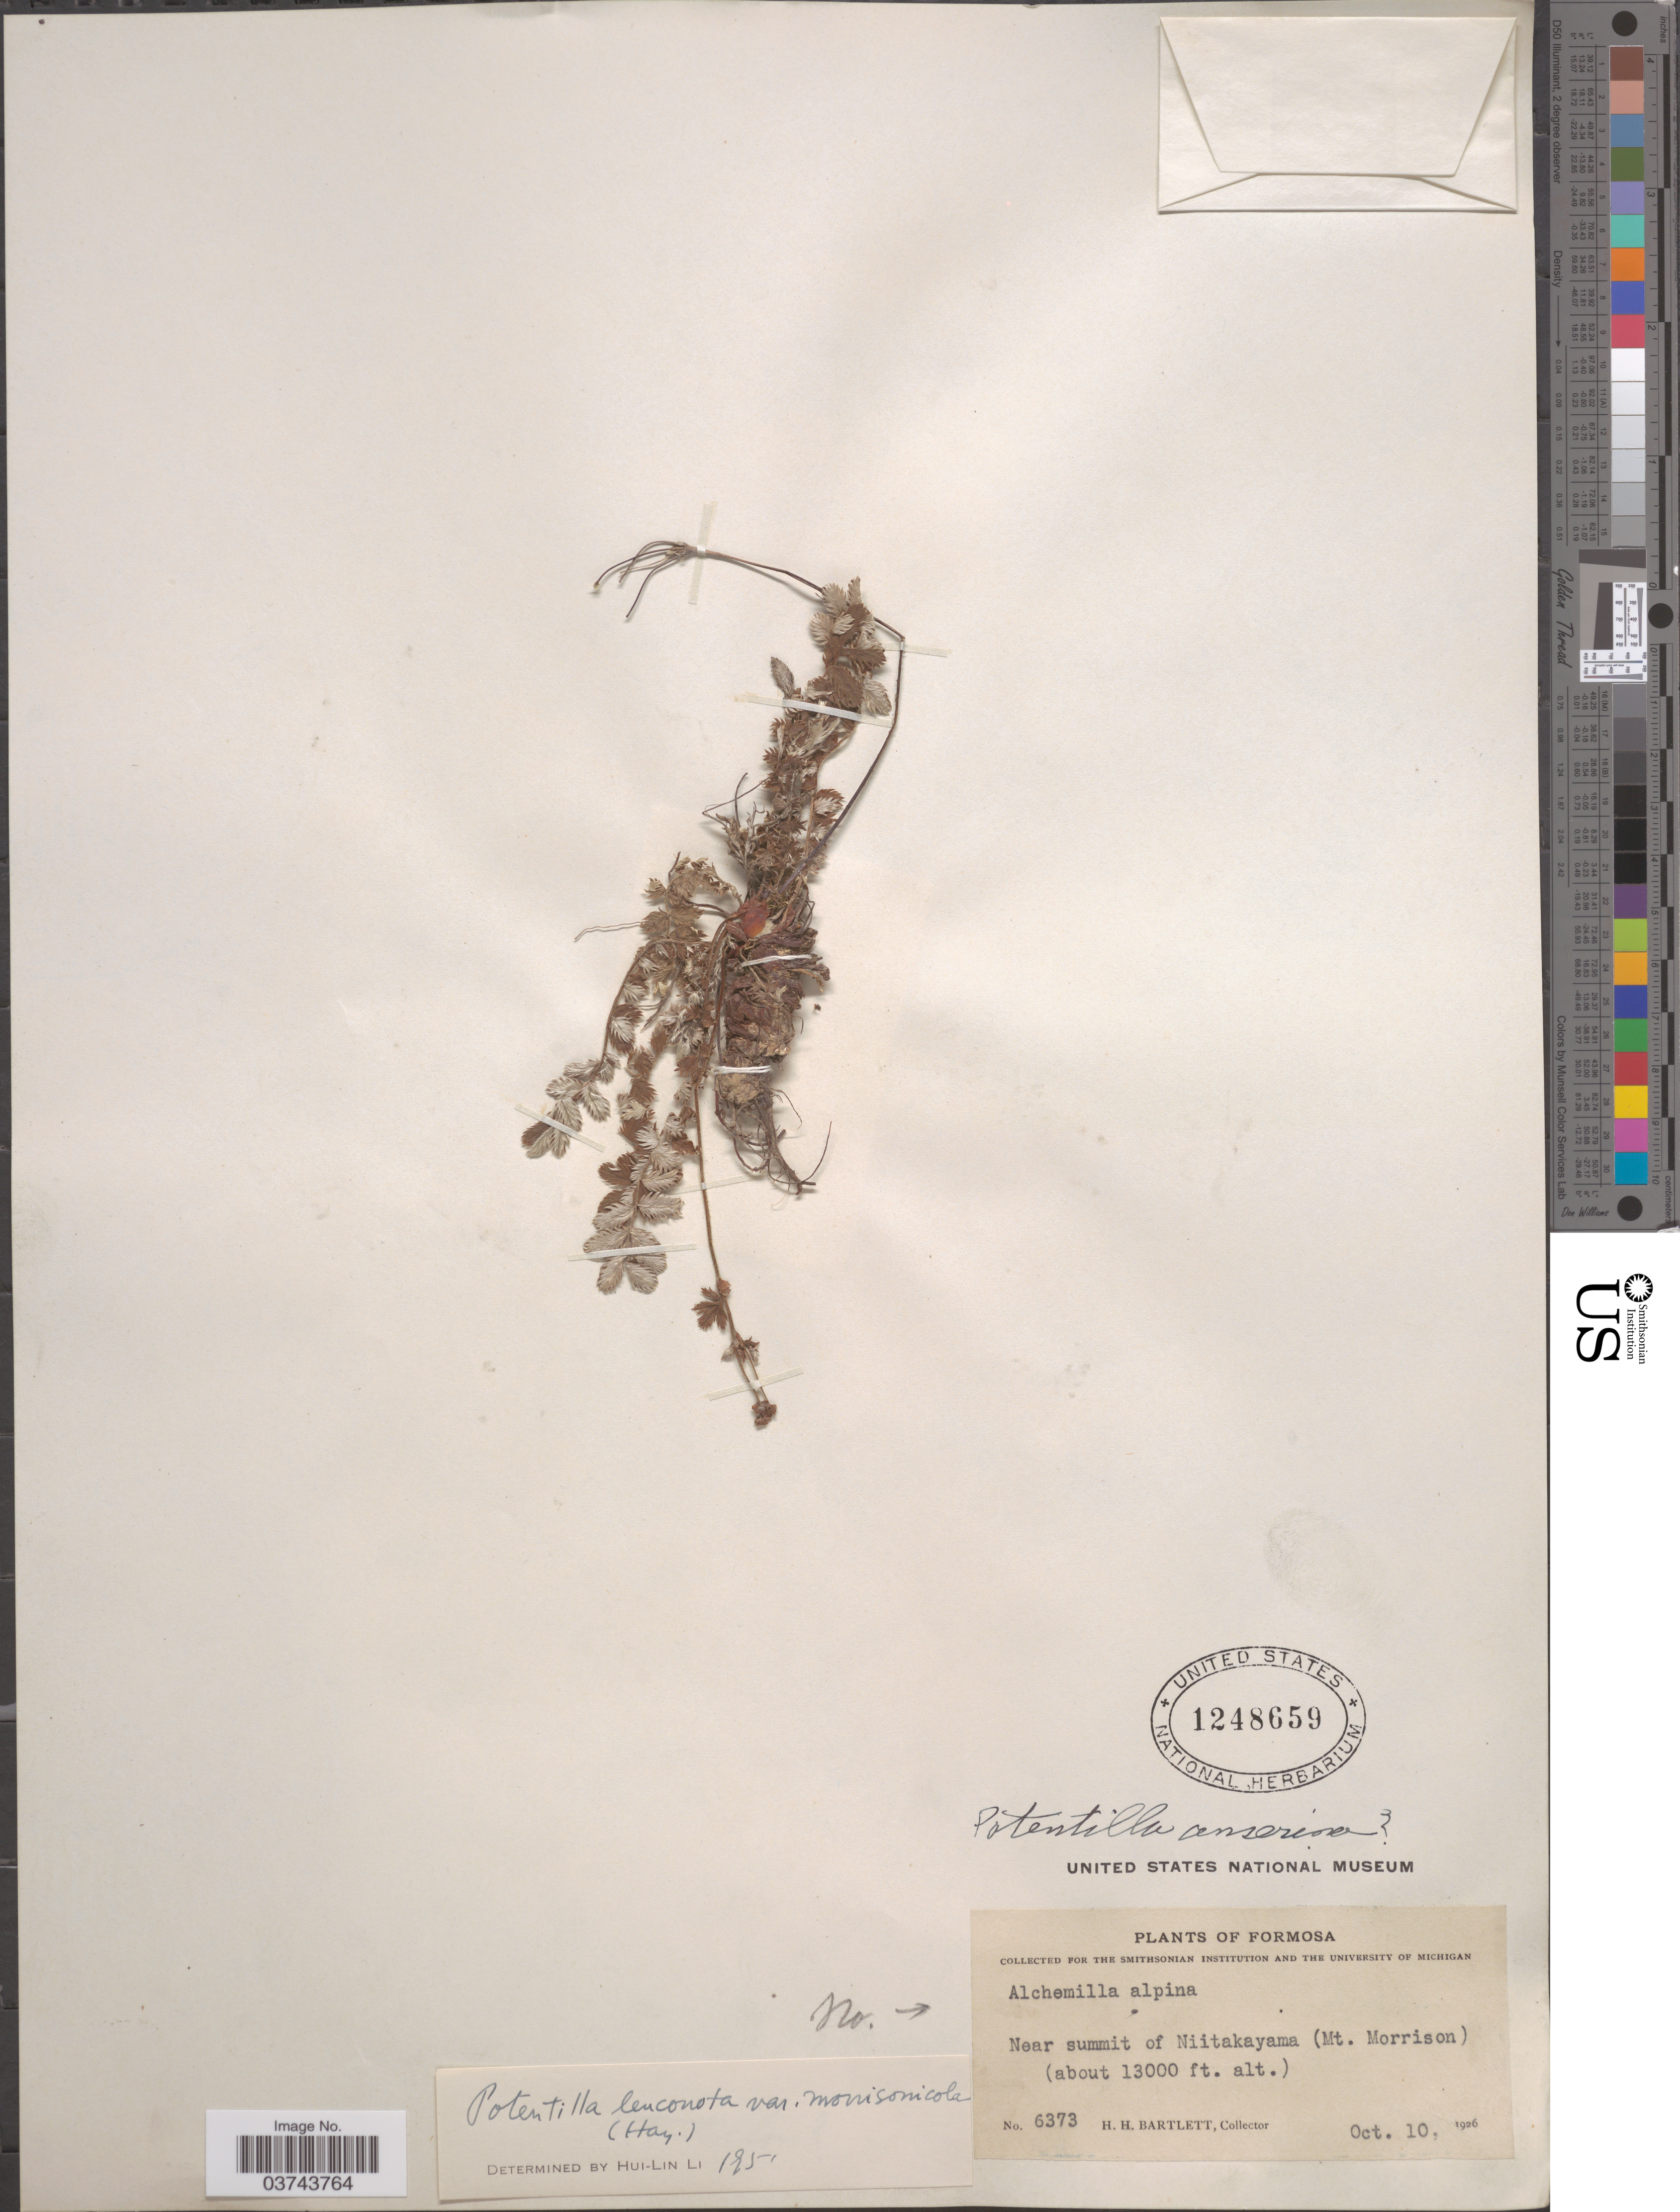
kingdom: Plantae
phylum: Tracheophyta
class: Magnoliopsida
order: Rosales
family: Rosaceae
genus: Potentilla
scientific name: Potentilla leuconota var. morrisonicola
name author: Hayata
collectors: H. H. Bartlett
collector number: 6373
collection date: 1926-10-10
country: Taiwan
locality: Formosa. Near summit of Niitakayama (Mt. Morrison).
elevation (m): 3962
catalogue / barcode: US 1248659